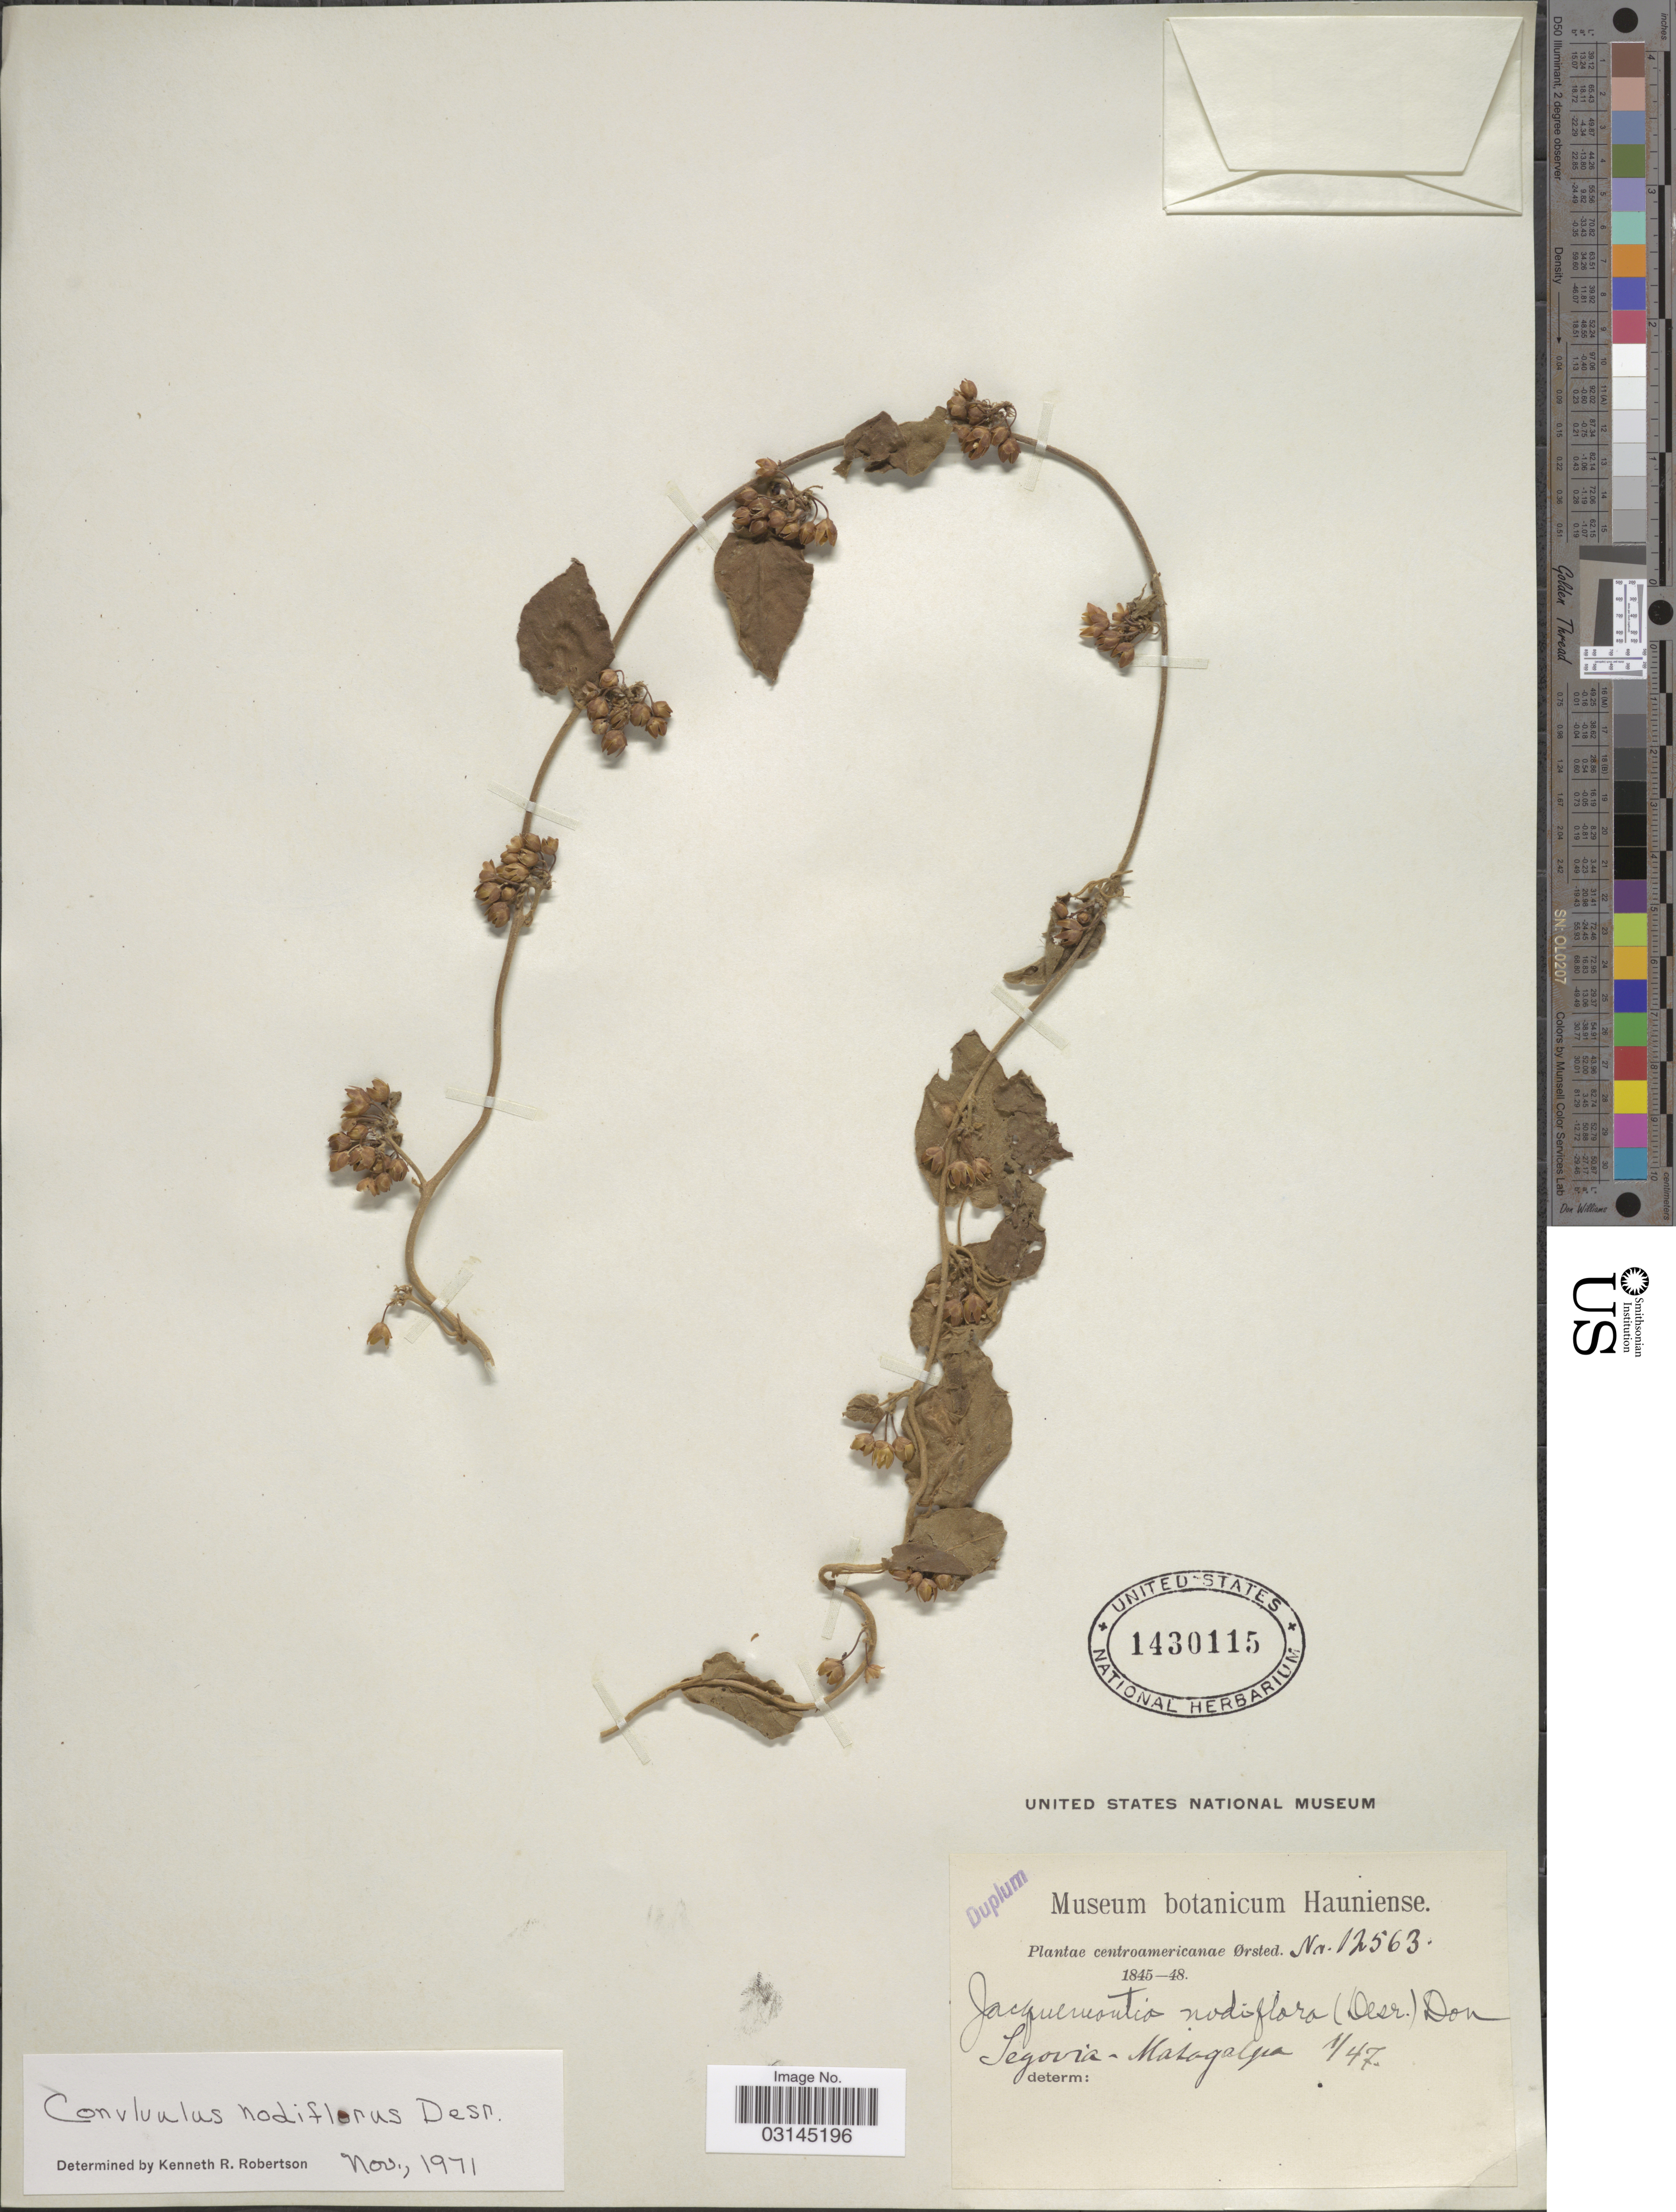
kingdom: Plantae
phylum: Tracheophyta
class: Magnoliopsida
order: Solanales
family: Convolvulaceae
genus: Convolvulus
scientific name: Convolvulus nodiflorus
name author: Desr.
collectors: Ørsted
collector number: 12563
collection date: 1847-01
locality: Centroamericanae, Segovia-Masagalpa.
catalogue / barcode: US 1430115